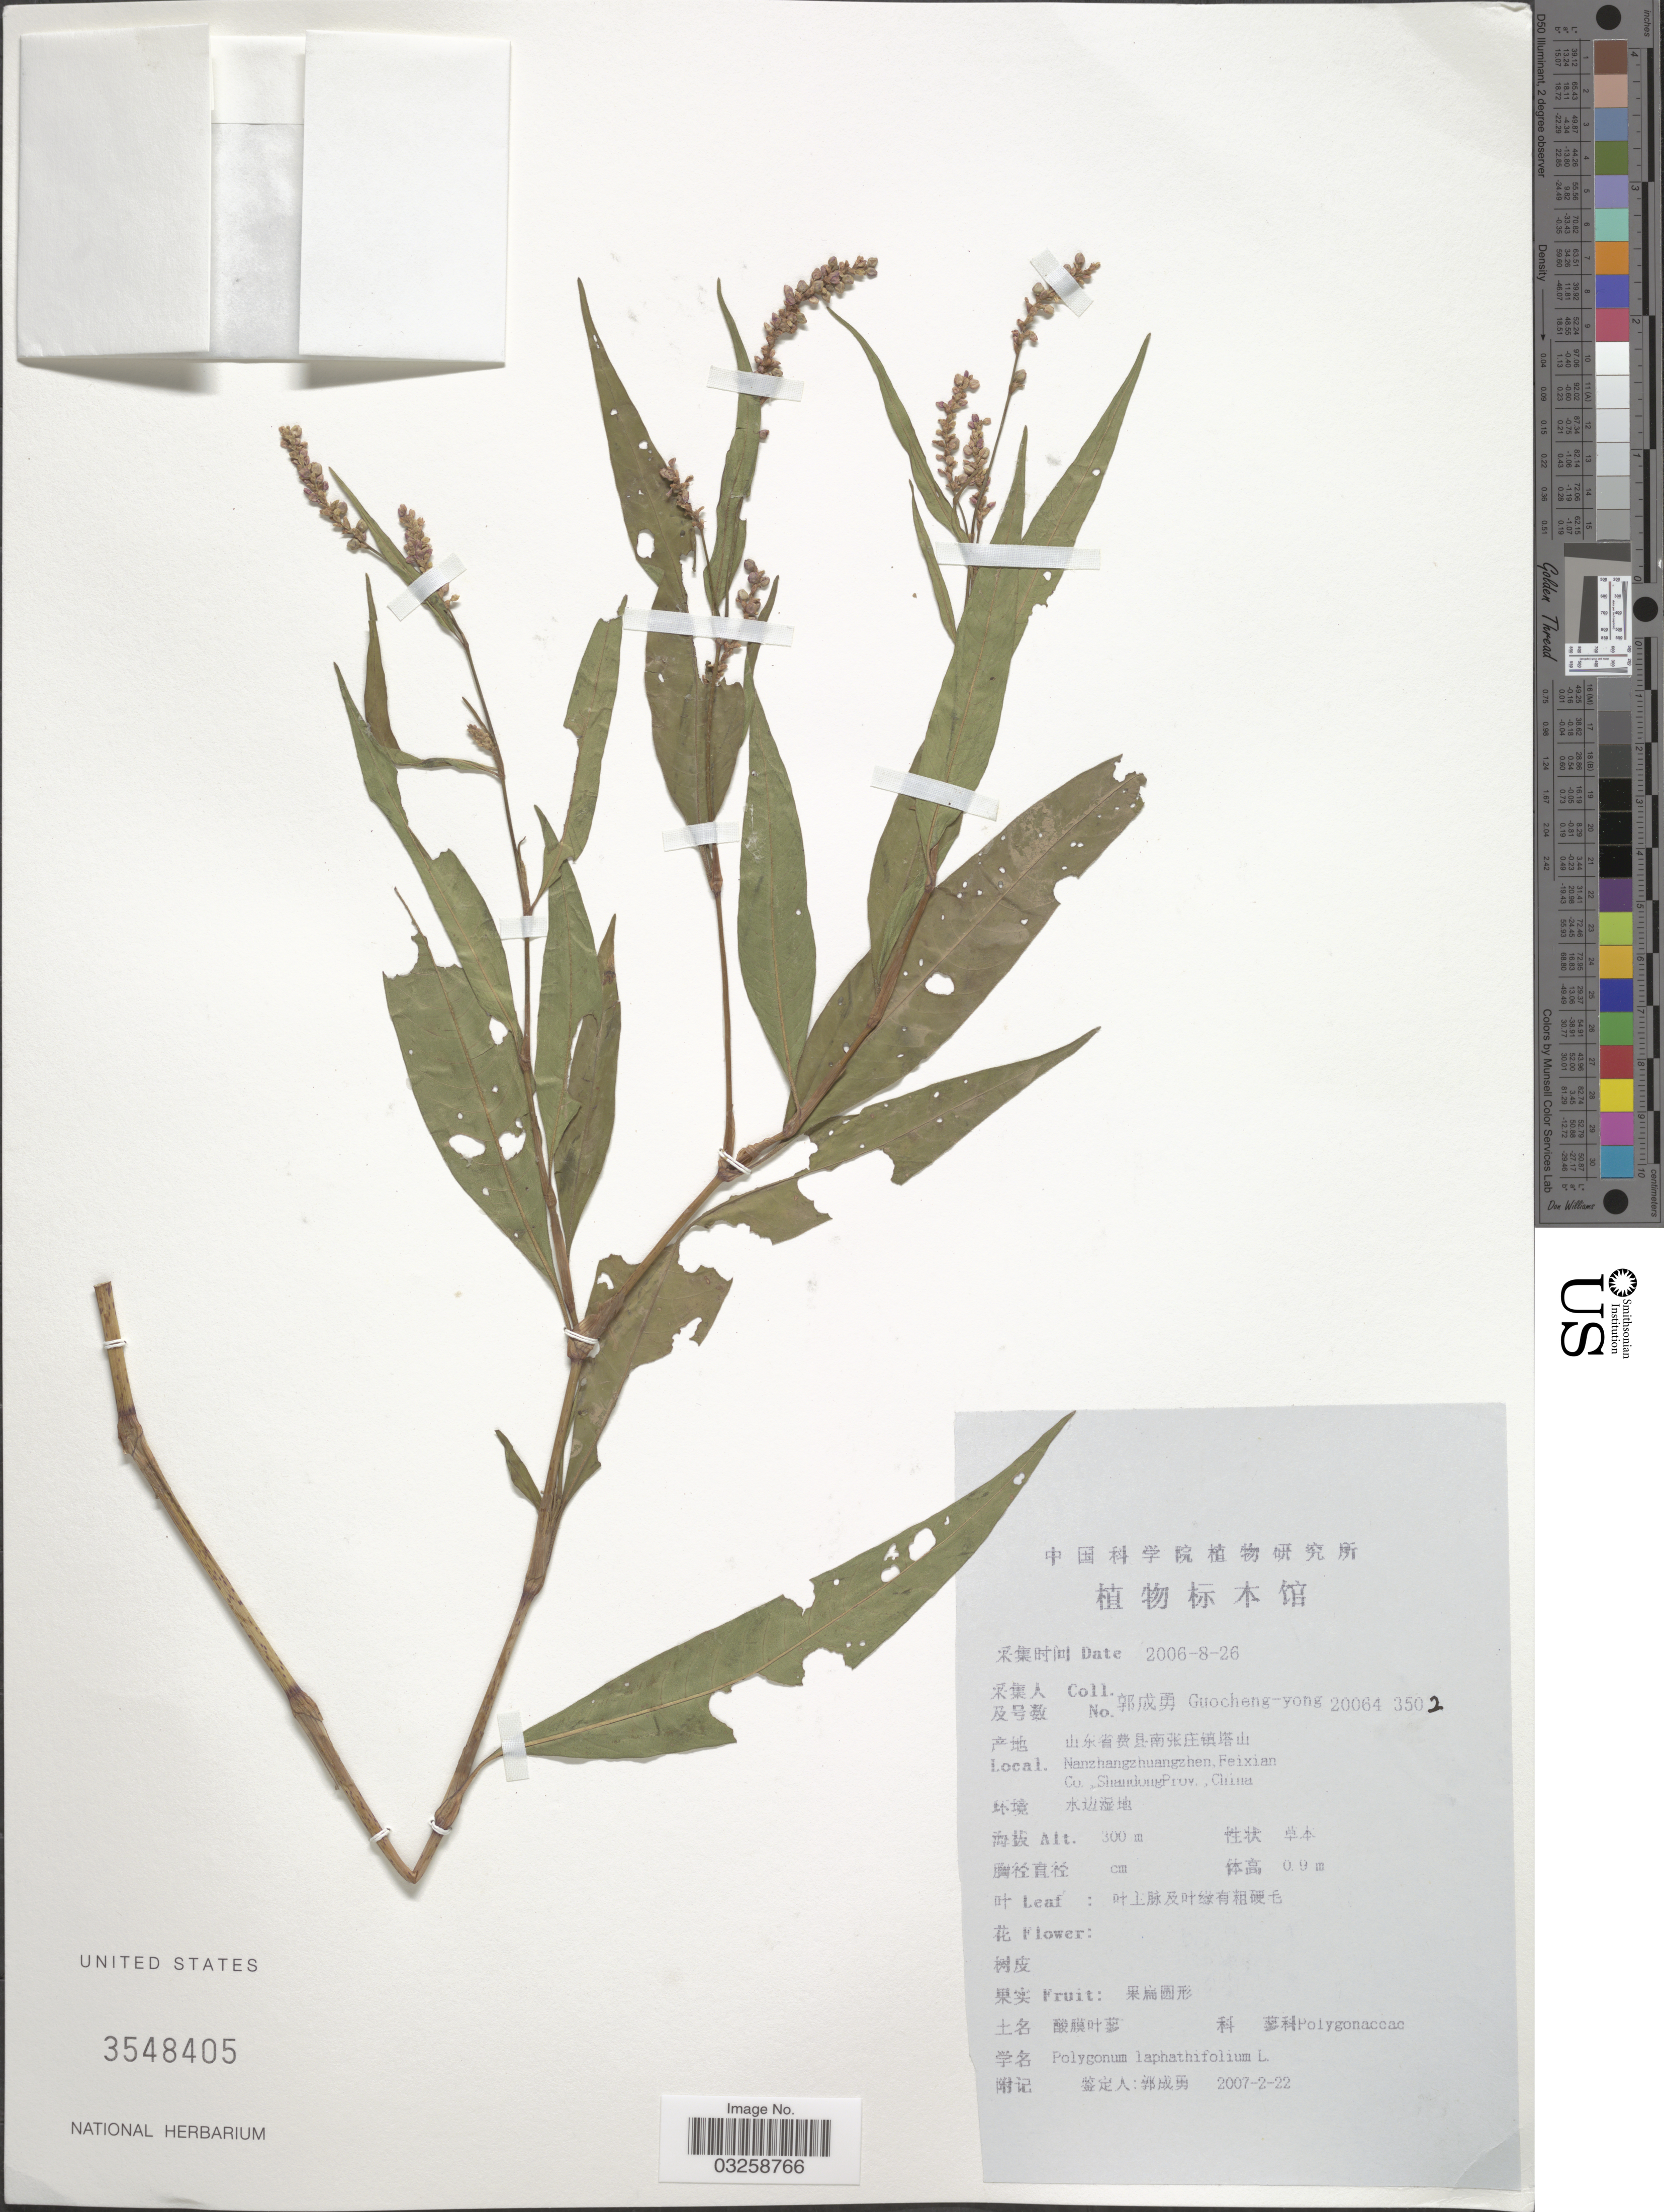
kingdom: Plantae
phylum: Tracheophyta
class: Magnoliopsida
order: Caryophyllales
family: Polygonaceae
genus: Polygonum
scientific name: Polygonum lapathifolium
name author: L.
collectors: Guo cheng-yong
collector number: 20064 3502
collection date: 2006-08-26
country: China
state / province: Shandong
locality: Nanzhangzhuangzhen, Feixian Co.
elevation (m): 300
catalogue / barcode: US 3548405